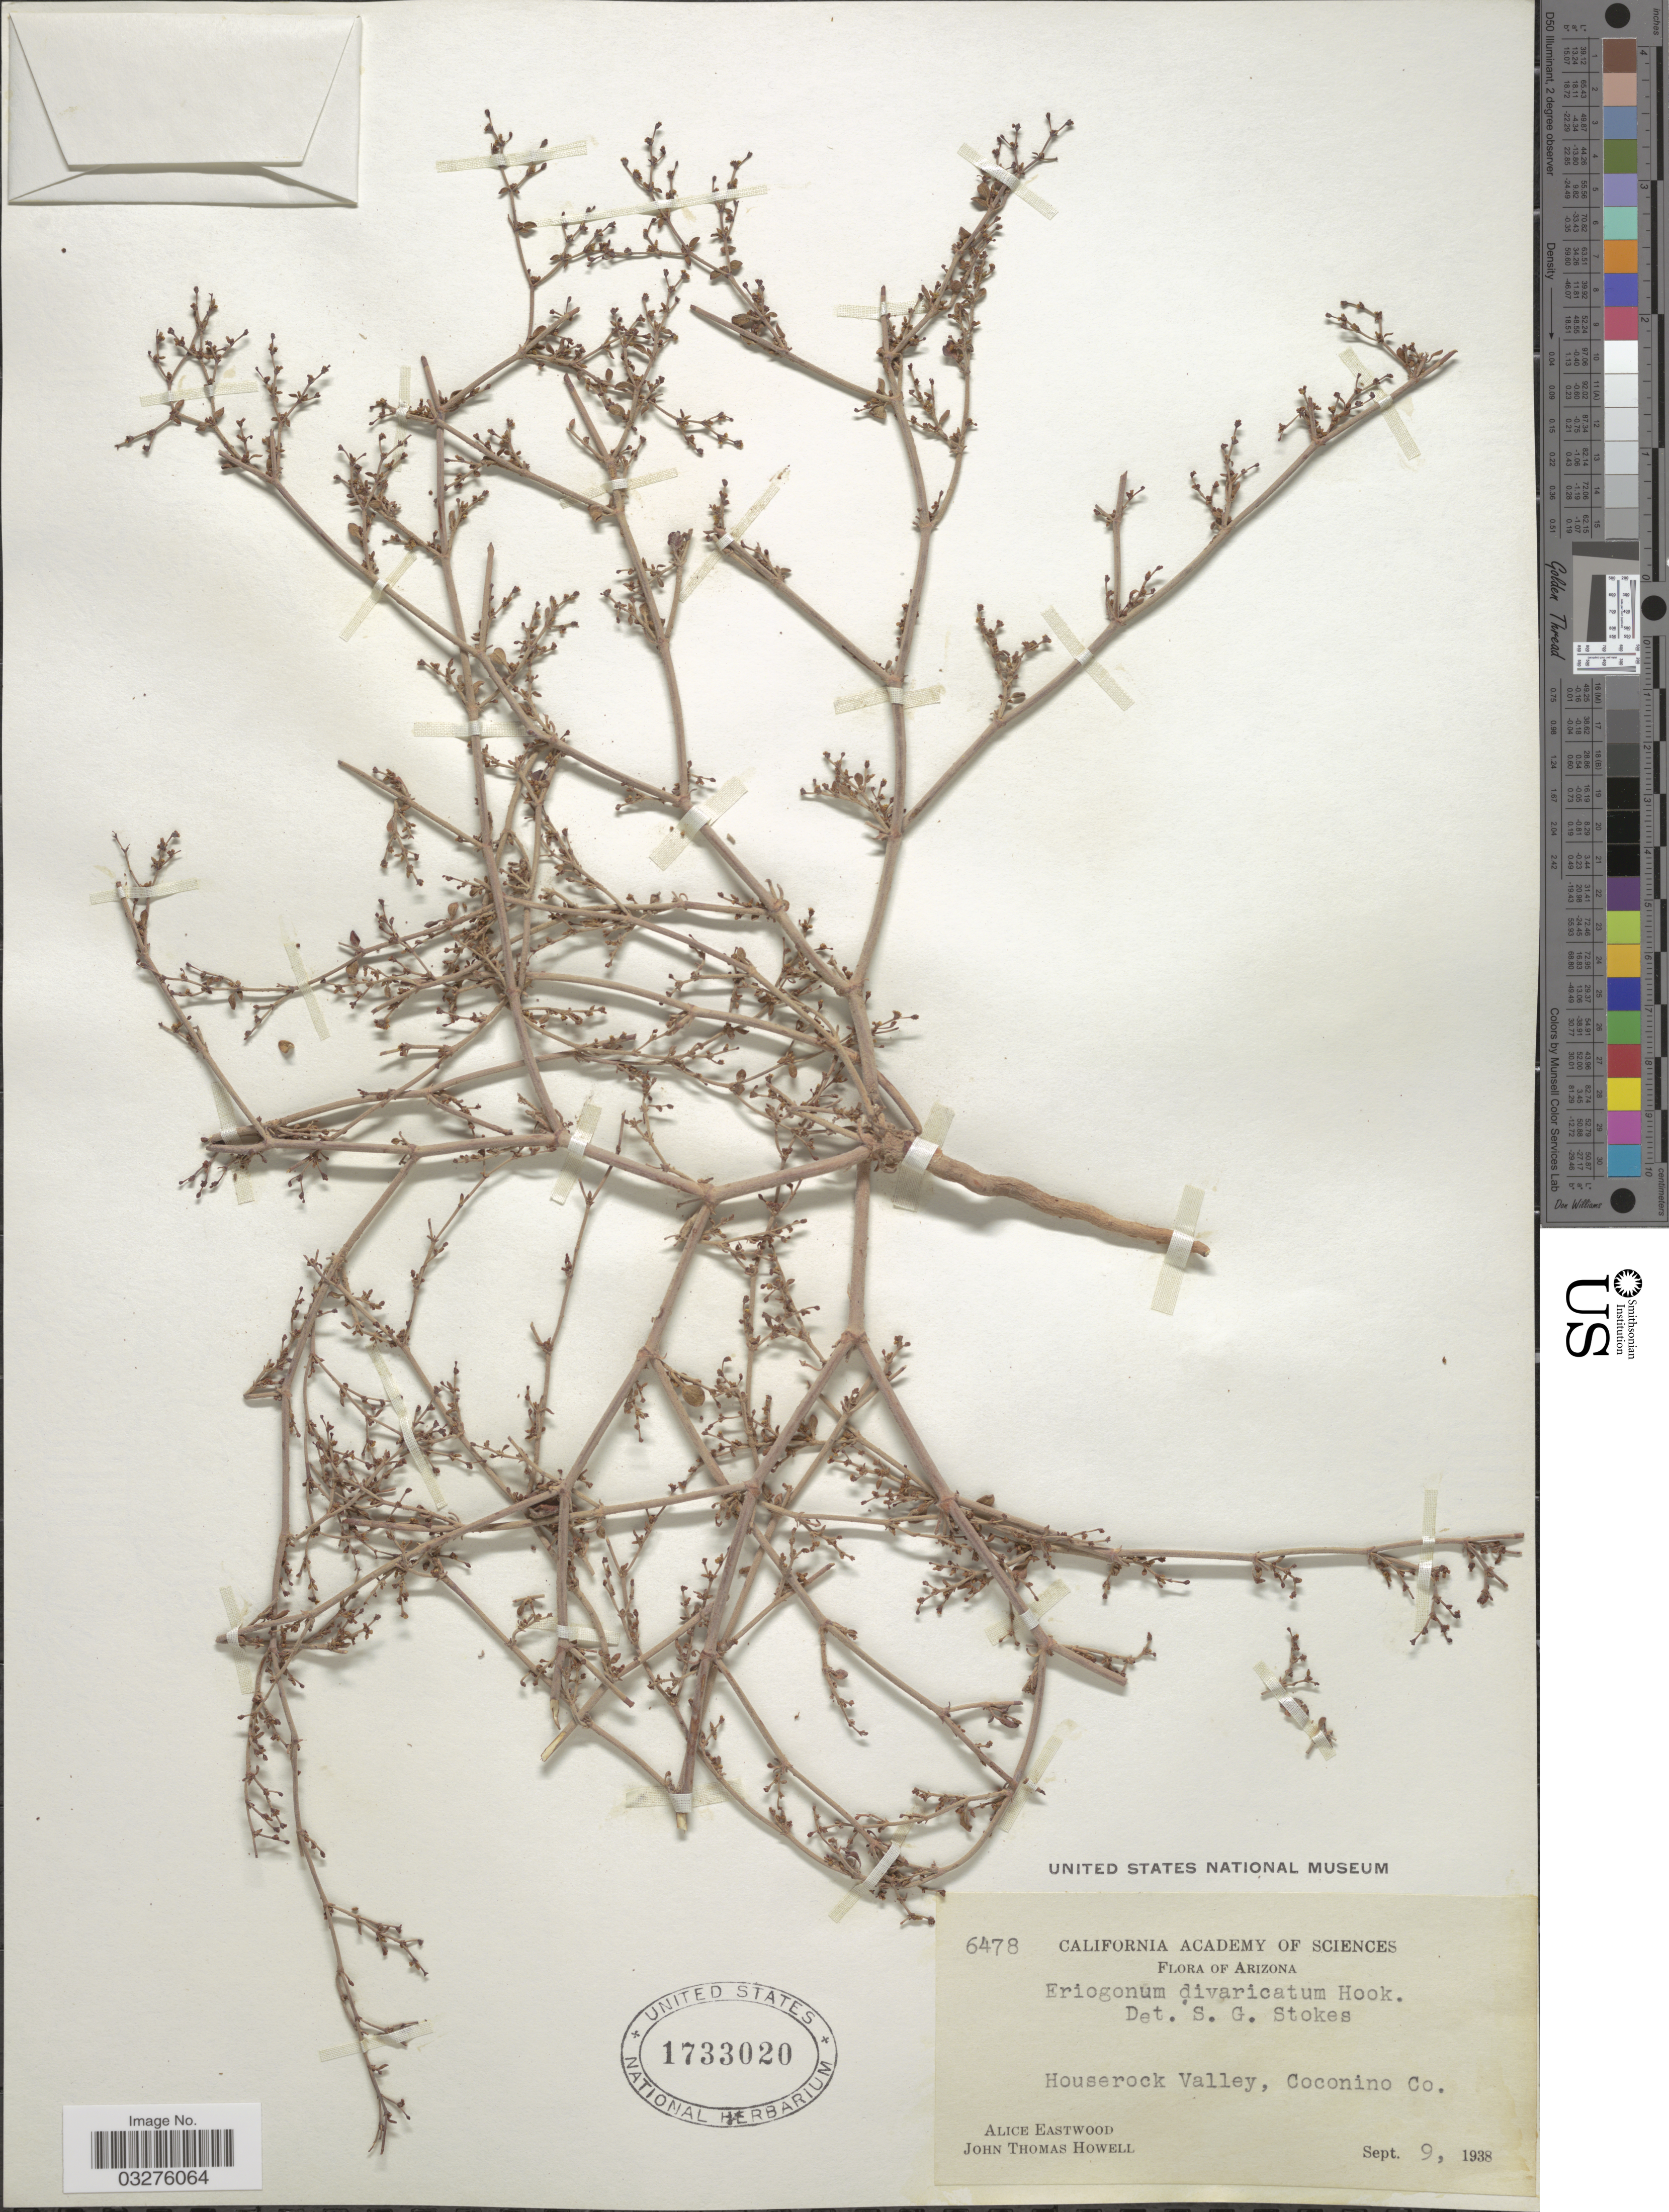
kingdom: Plantae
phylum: Tracheophyta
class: Magnoliopsida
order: Caryophyllales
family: Polygonaceae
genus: Eriogonum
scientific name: Eriogonum divaricatum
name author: Hook.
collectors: A. Eastwood & J. T. Howell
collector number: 6478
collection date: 1938-09-09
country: United States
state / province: Arizona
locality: Houserock Valley, Coconino Co.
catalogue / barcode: US 1733020